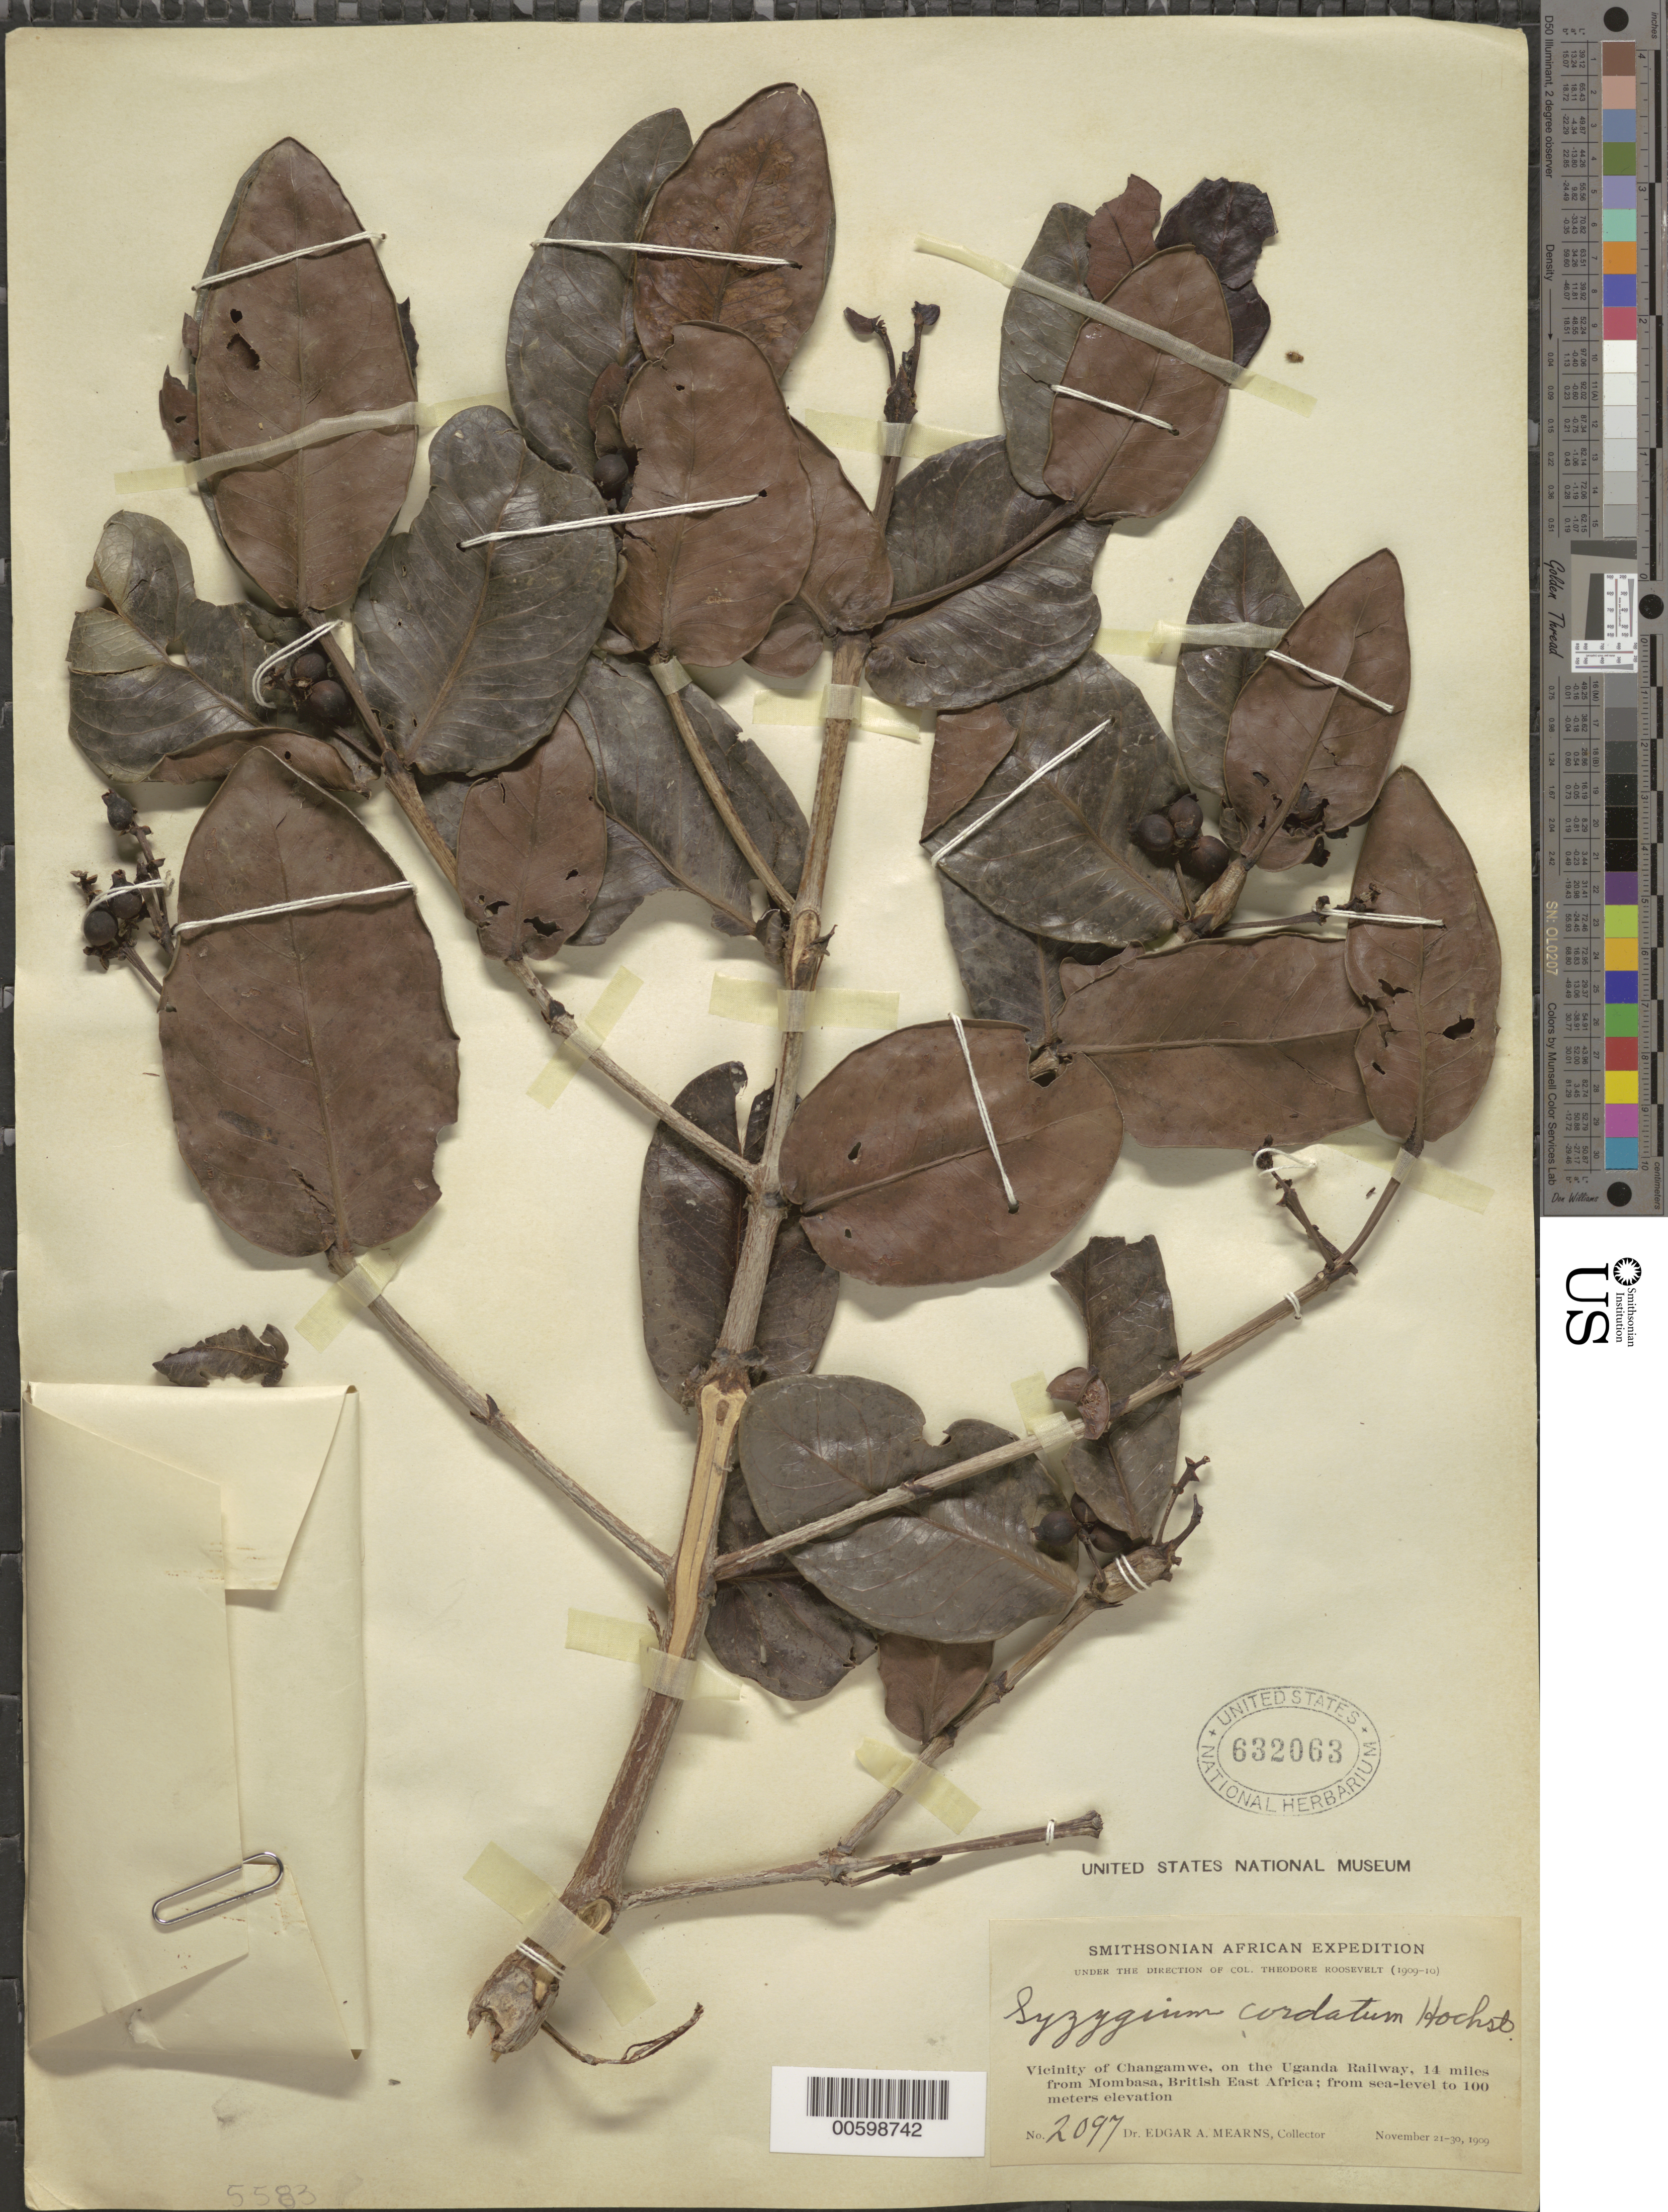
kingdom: Plantae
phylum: Tracheophyta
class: Magnoliopsida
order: Myrtales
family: Myrtaceae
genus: Syzygium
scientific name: Syzygium cordatum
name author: Hochst. ex Krauss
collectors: E. A. Mearns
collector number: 2097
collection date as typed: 21 Nov 1909 to 30 Nov 1909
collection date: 1909-11-21/1909-11-30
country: Kenya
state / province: Mombasa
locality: Vicinity of Changamwe, on the Uganda railway, 14 miles from Mombasa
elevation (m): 100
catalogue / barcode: US 632063